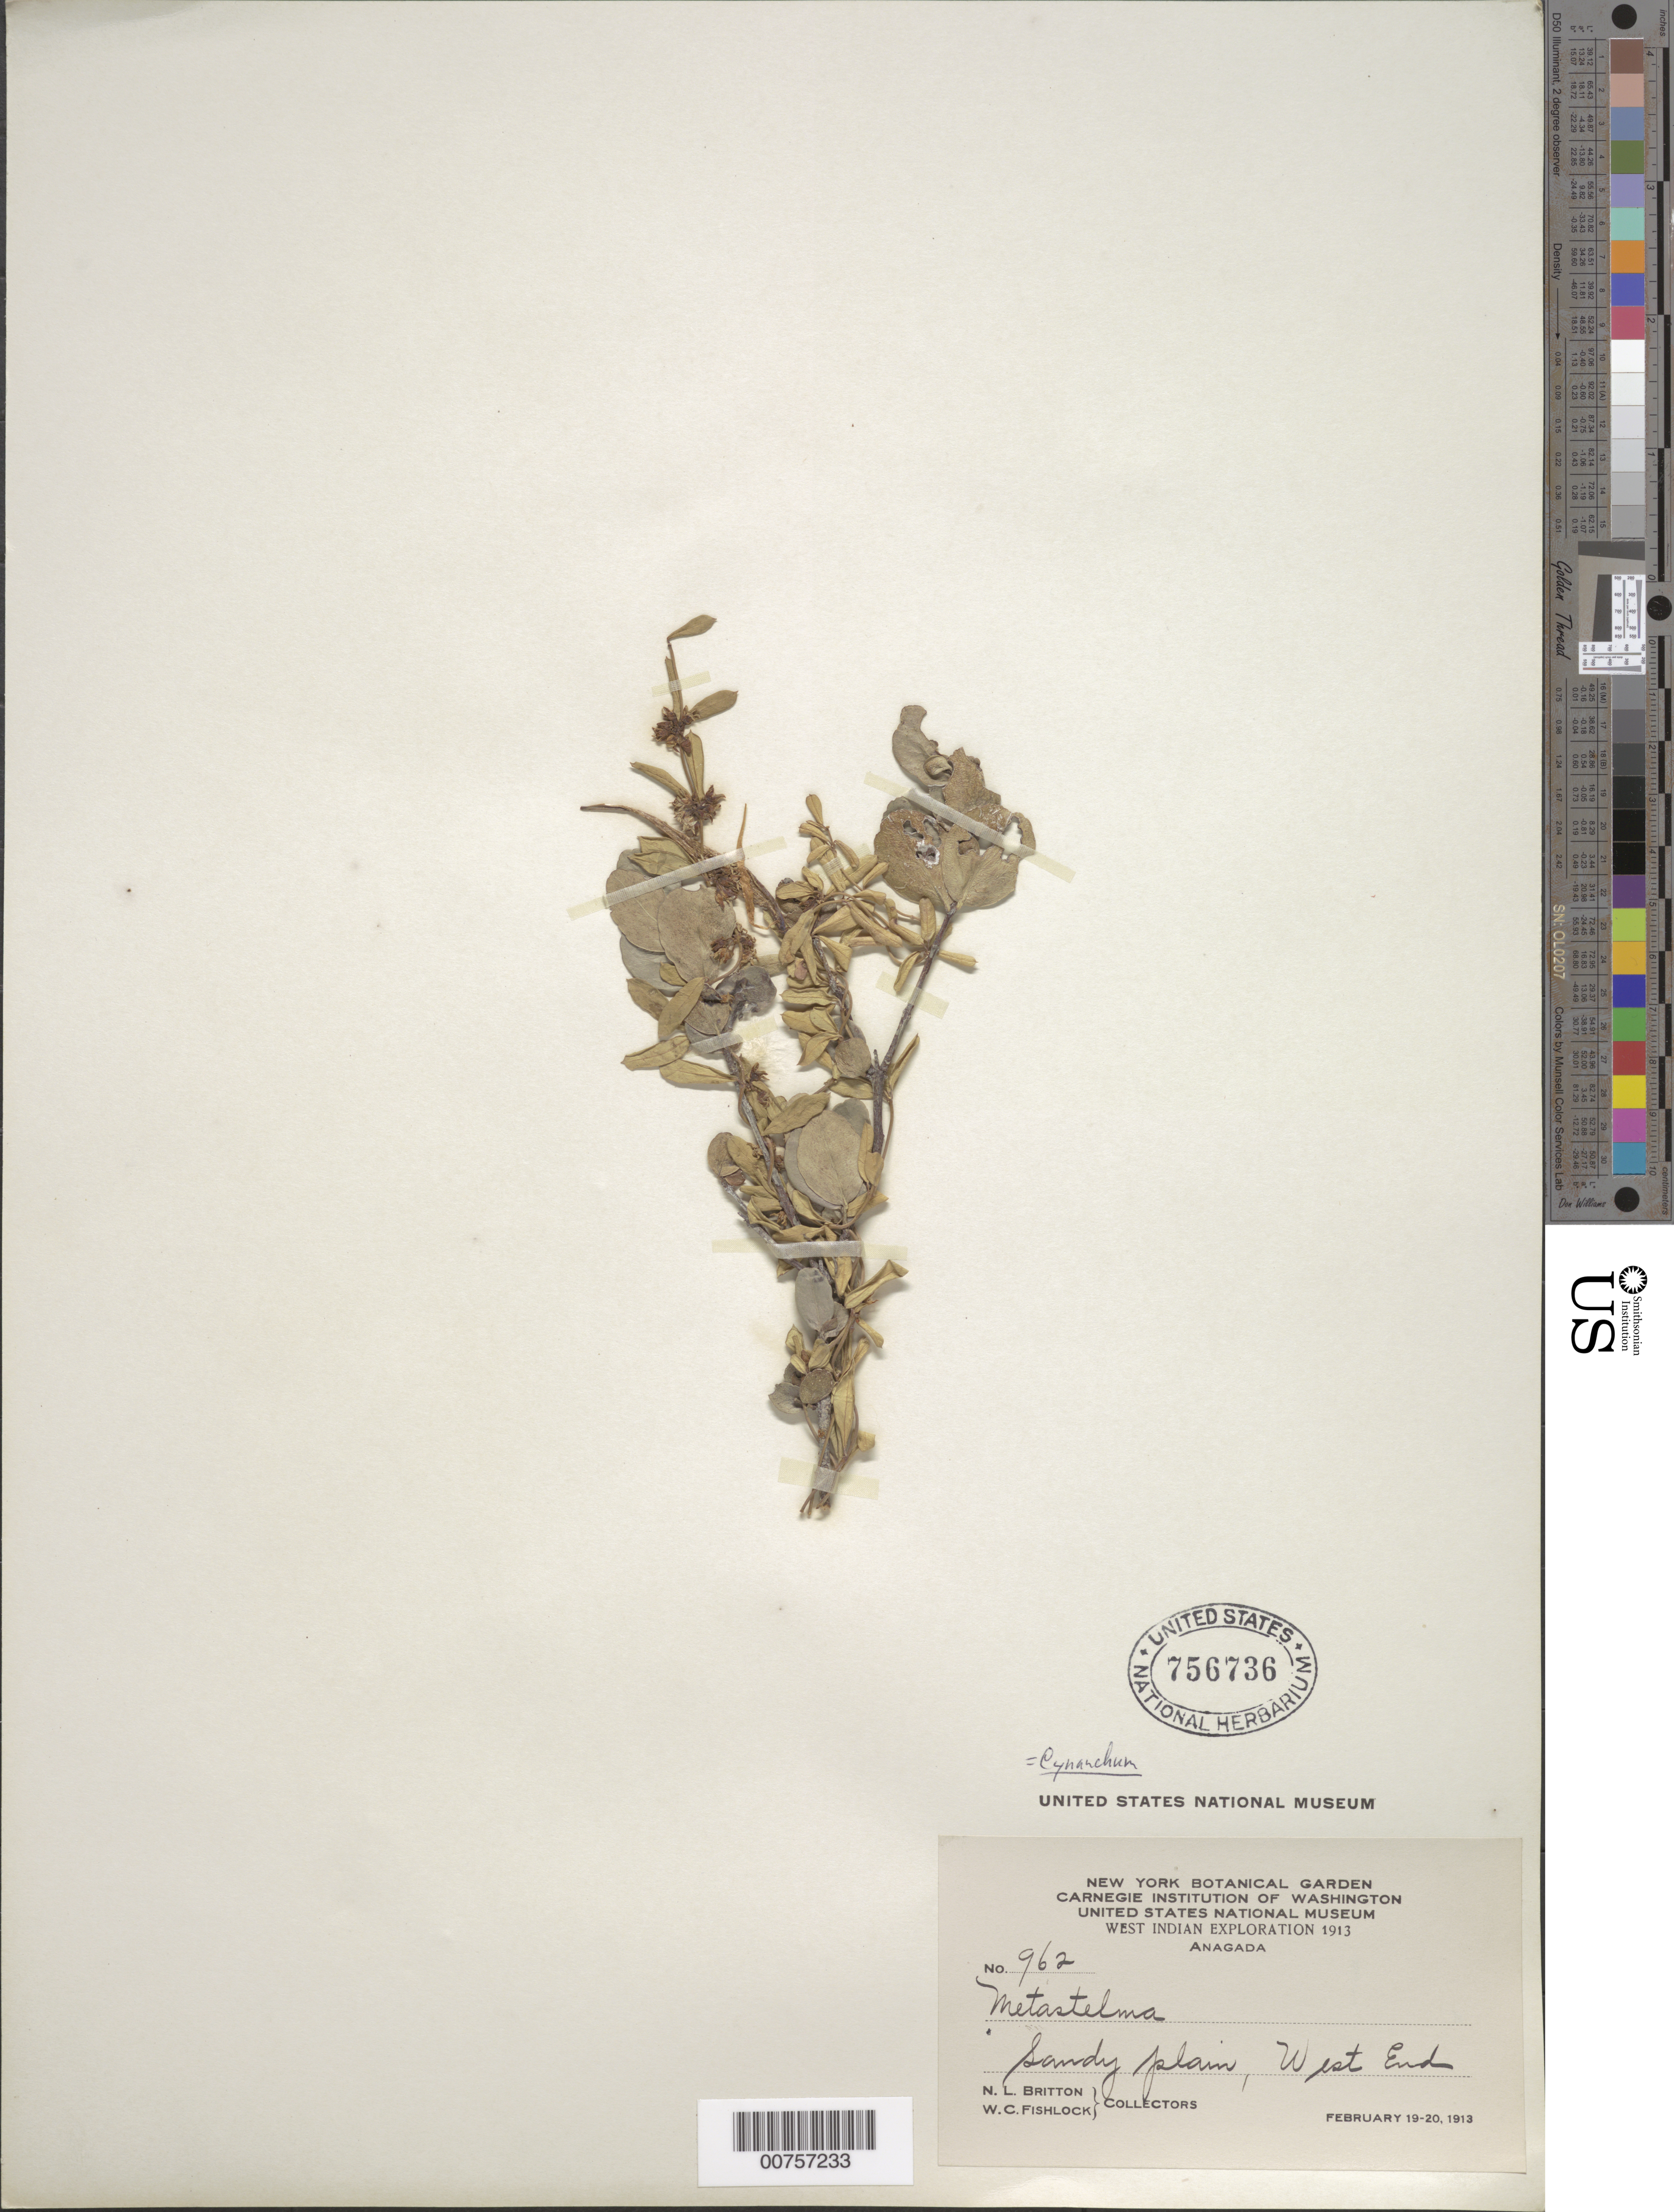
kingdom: Plantae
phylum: Tracheophyta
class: Magnoliopsida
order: Gentianales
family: Apocynaceae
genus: Cynanchum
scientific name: Cynanchum sp.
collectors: N. Britton & W. Fishlock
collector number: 962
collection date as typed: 19 Feb 1913 to 20 Feb 1913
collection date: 1913-02-19/1913-02-20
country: British Virgin Islands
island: Anegada I.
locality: West End.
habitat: Sandy plain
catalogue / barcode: US 756736